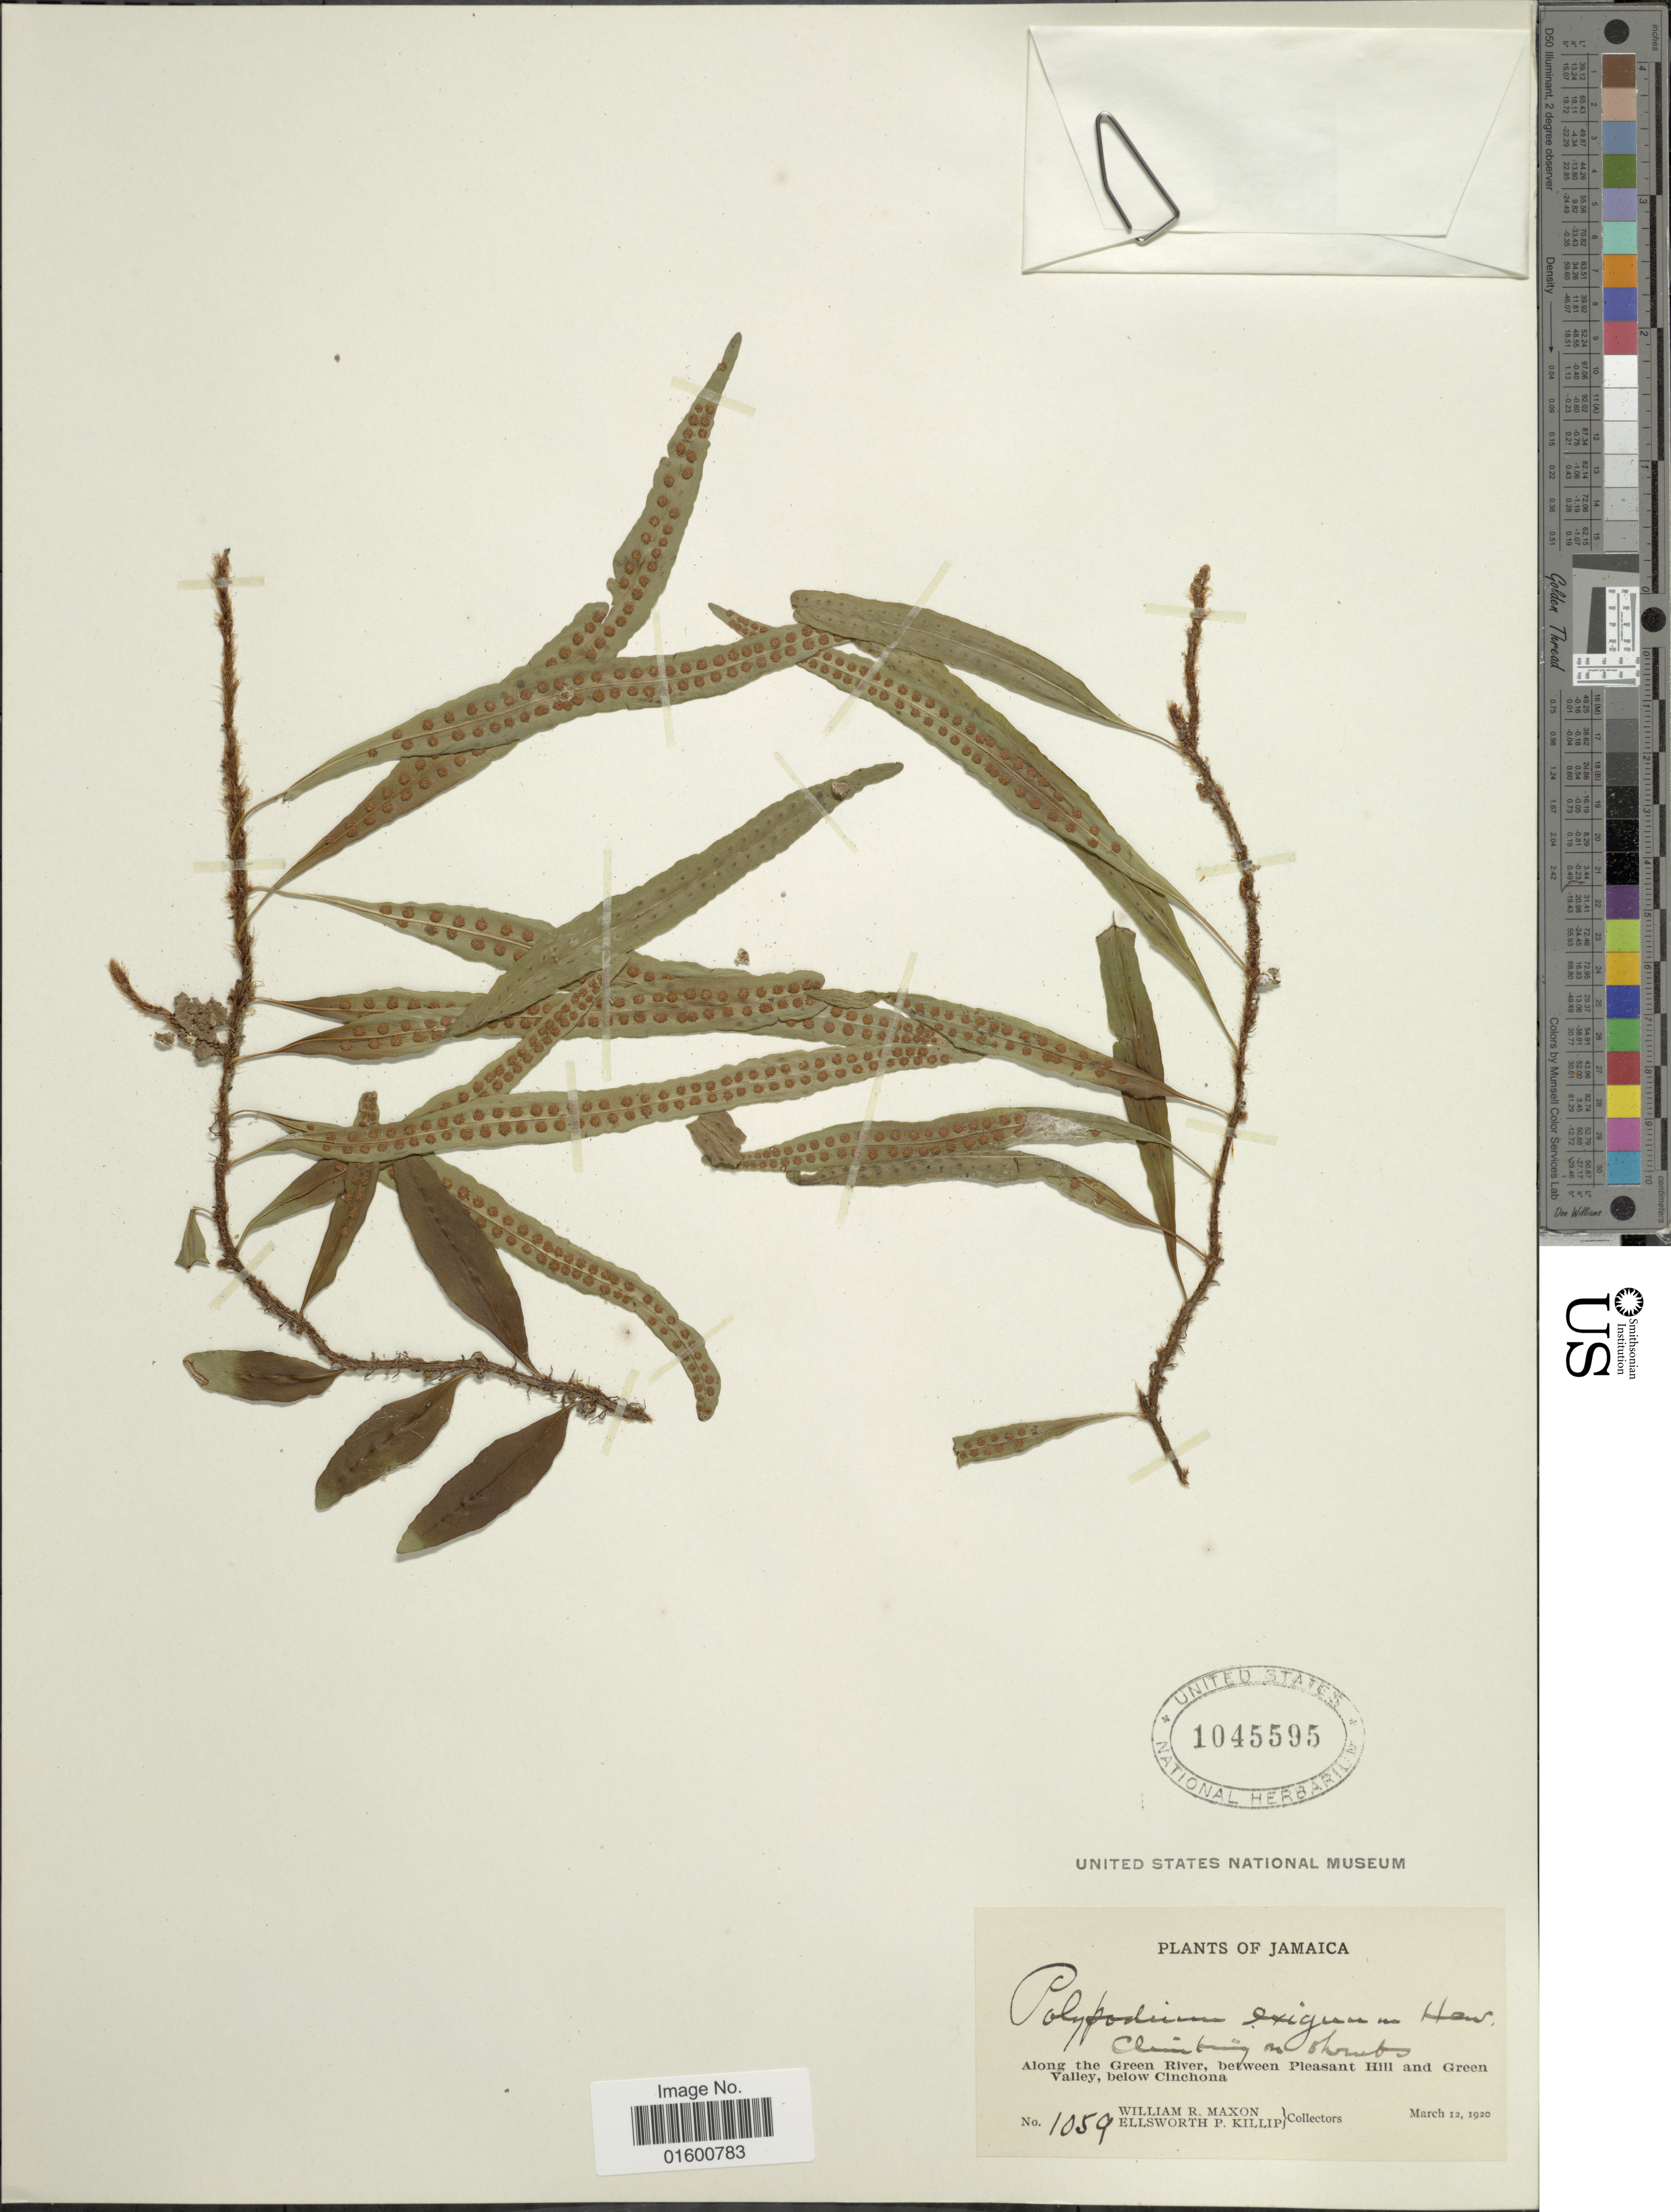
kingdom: Plantae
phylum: Tracheophyta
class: Polypodiopsida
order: Polypodiales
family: Polypodiaceae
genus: Microgramma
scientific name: Microgramma heterophylla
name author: (L.) Wherry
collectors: W. R. Maxon & E. P. Killip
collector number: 1059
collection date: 1920-03-12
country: Jamaica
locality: Along the Green River, between Pleasant Hill and Green Valley, below Cinchona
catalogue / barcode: US 1045595